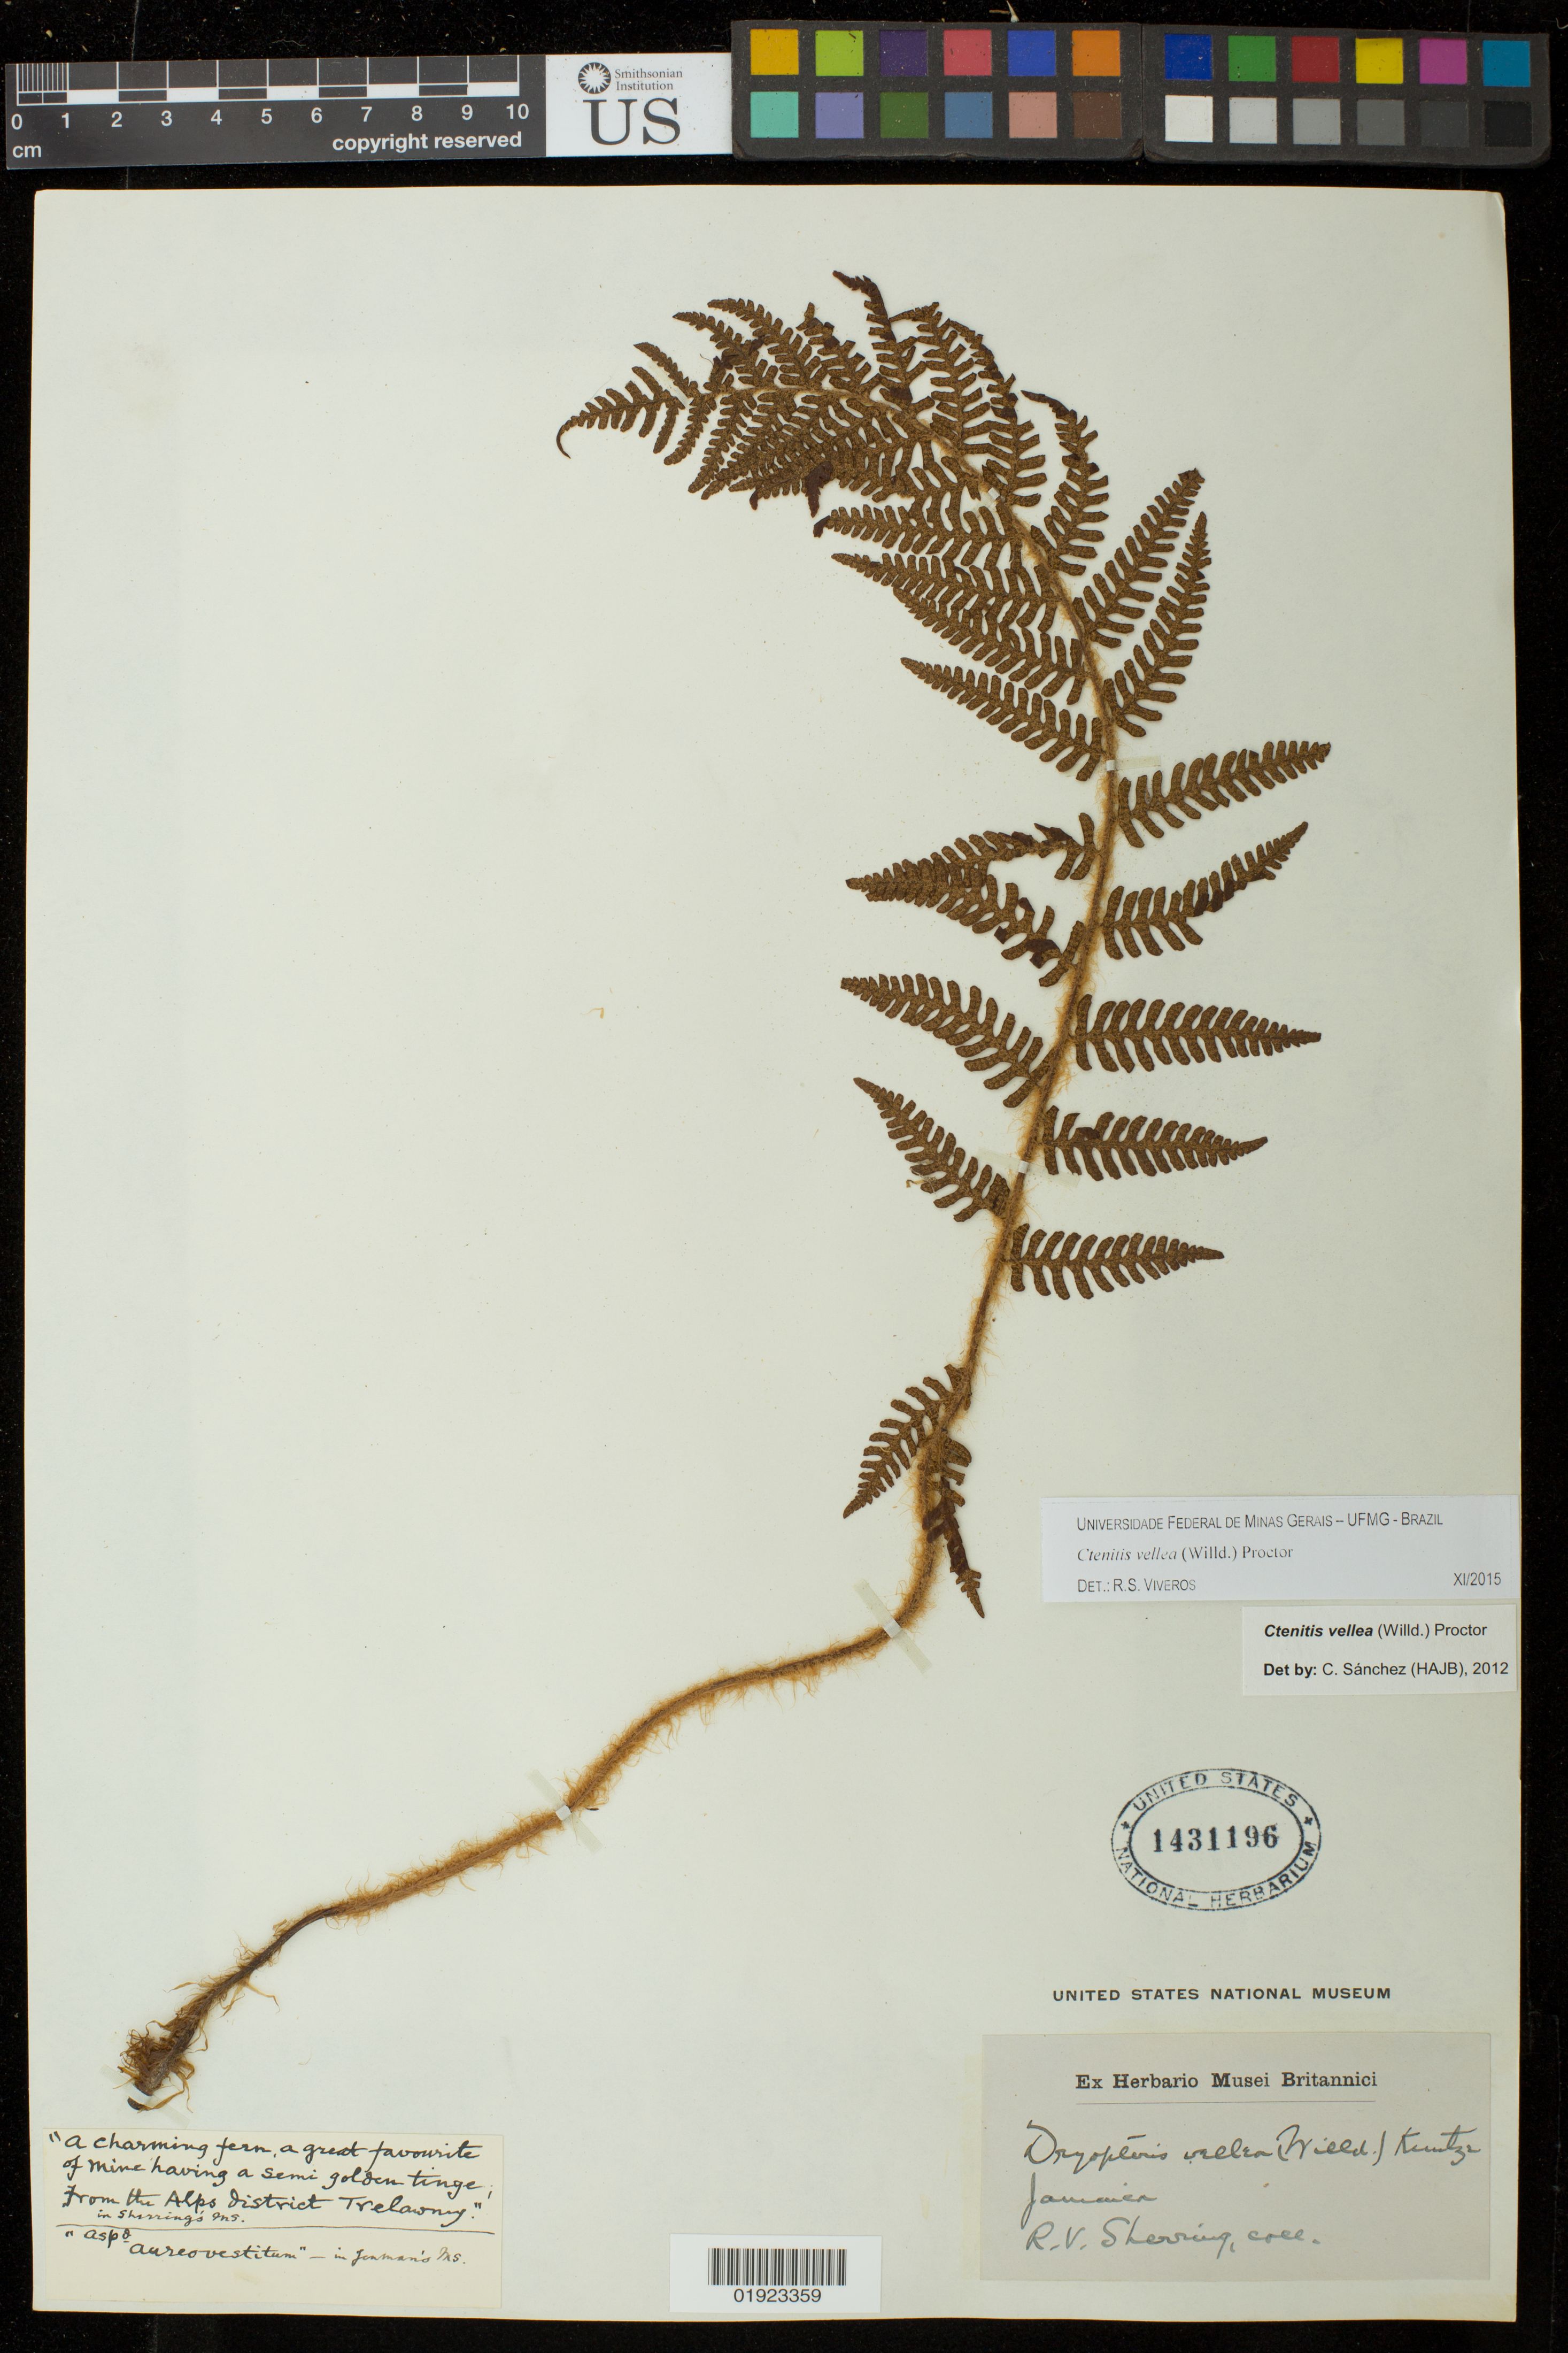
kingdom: Plantae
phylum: Tracheophyta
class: Polypodiopsida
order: Polypodiales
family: Dryopteridaceae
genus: Ctenitis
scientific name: Ctenitis vellea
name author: (Willd.) Proctor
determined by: Viveros, R. S.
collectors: R. Sherring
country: Jamaica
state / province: Trelawny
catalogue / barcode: US 1431196